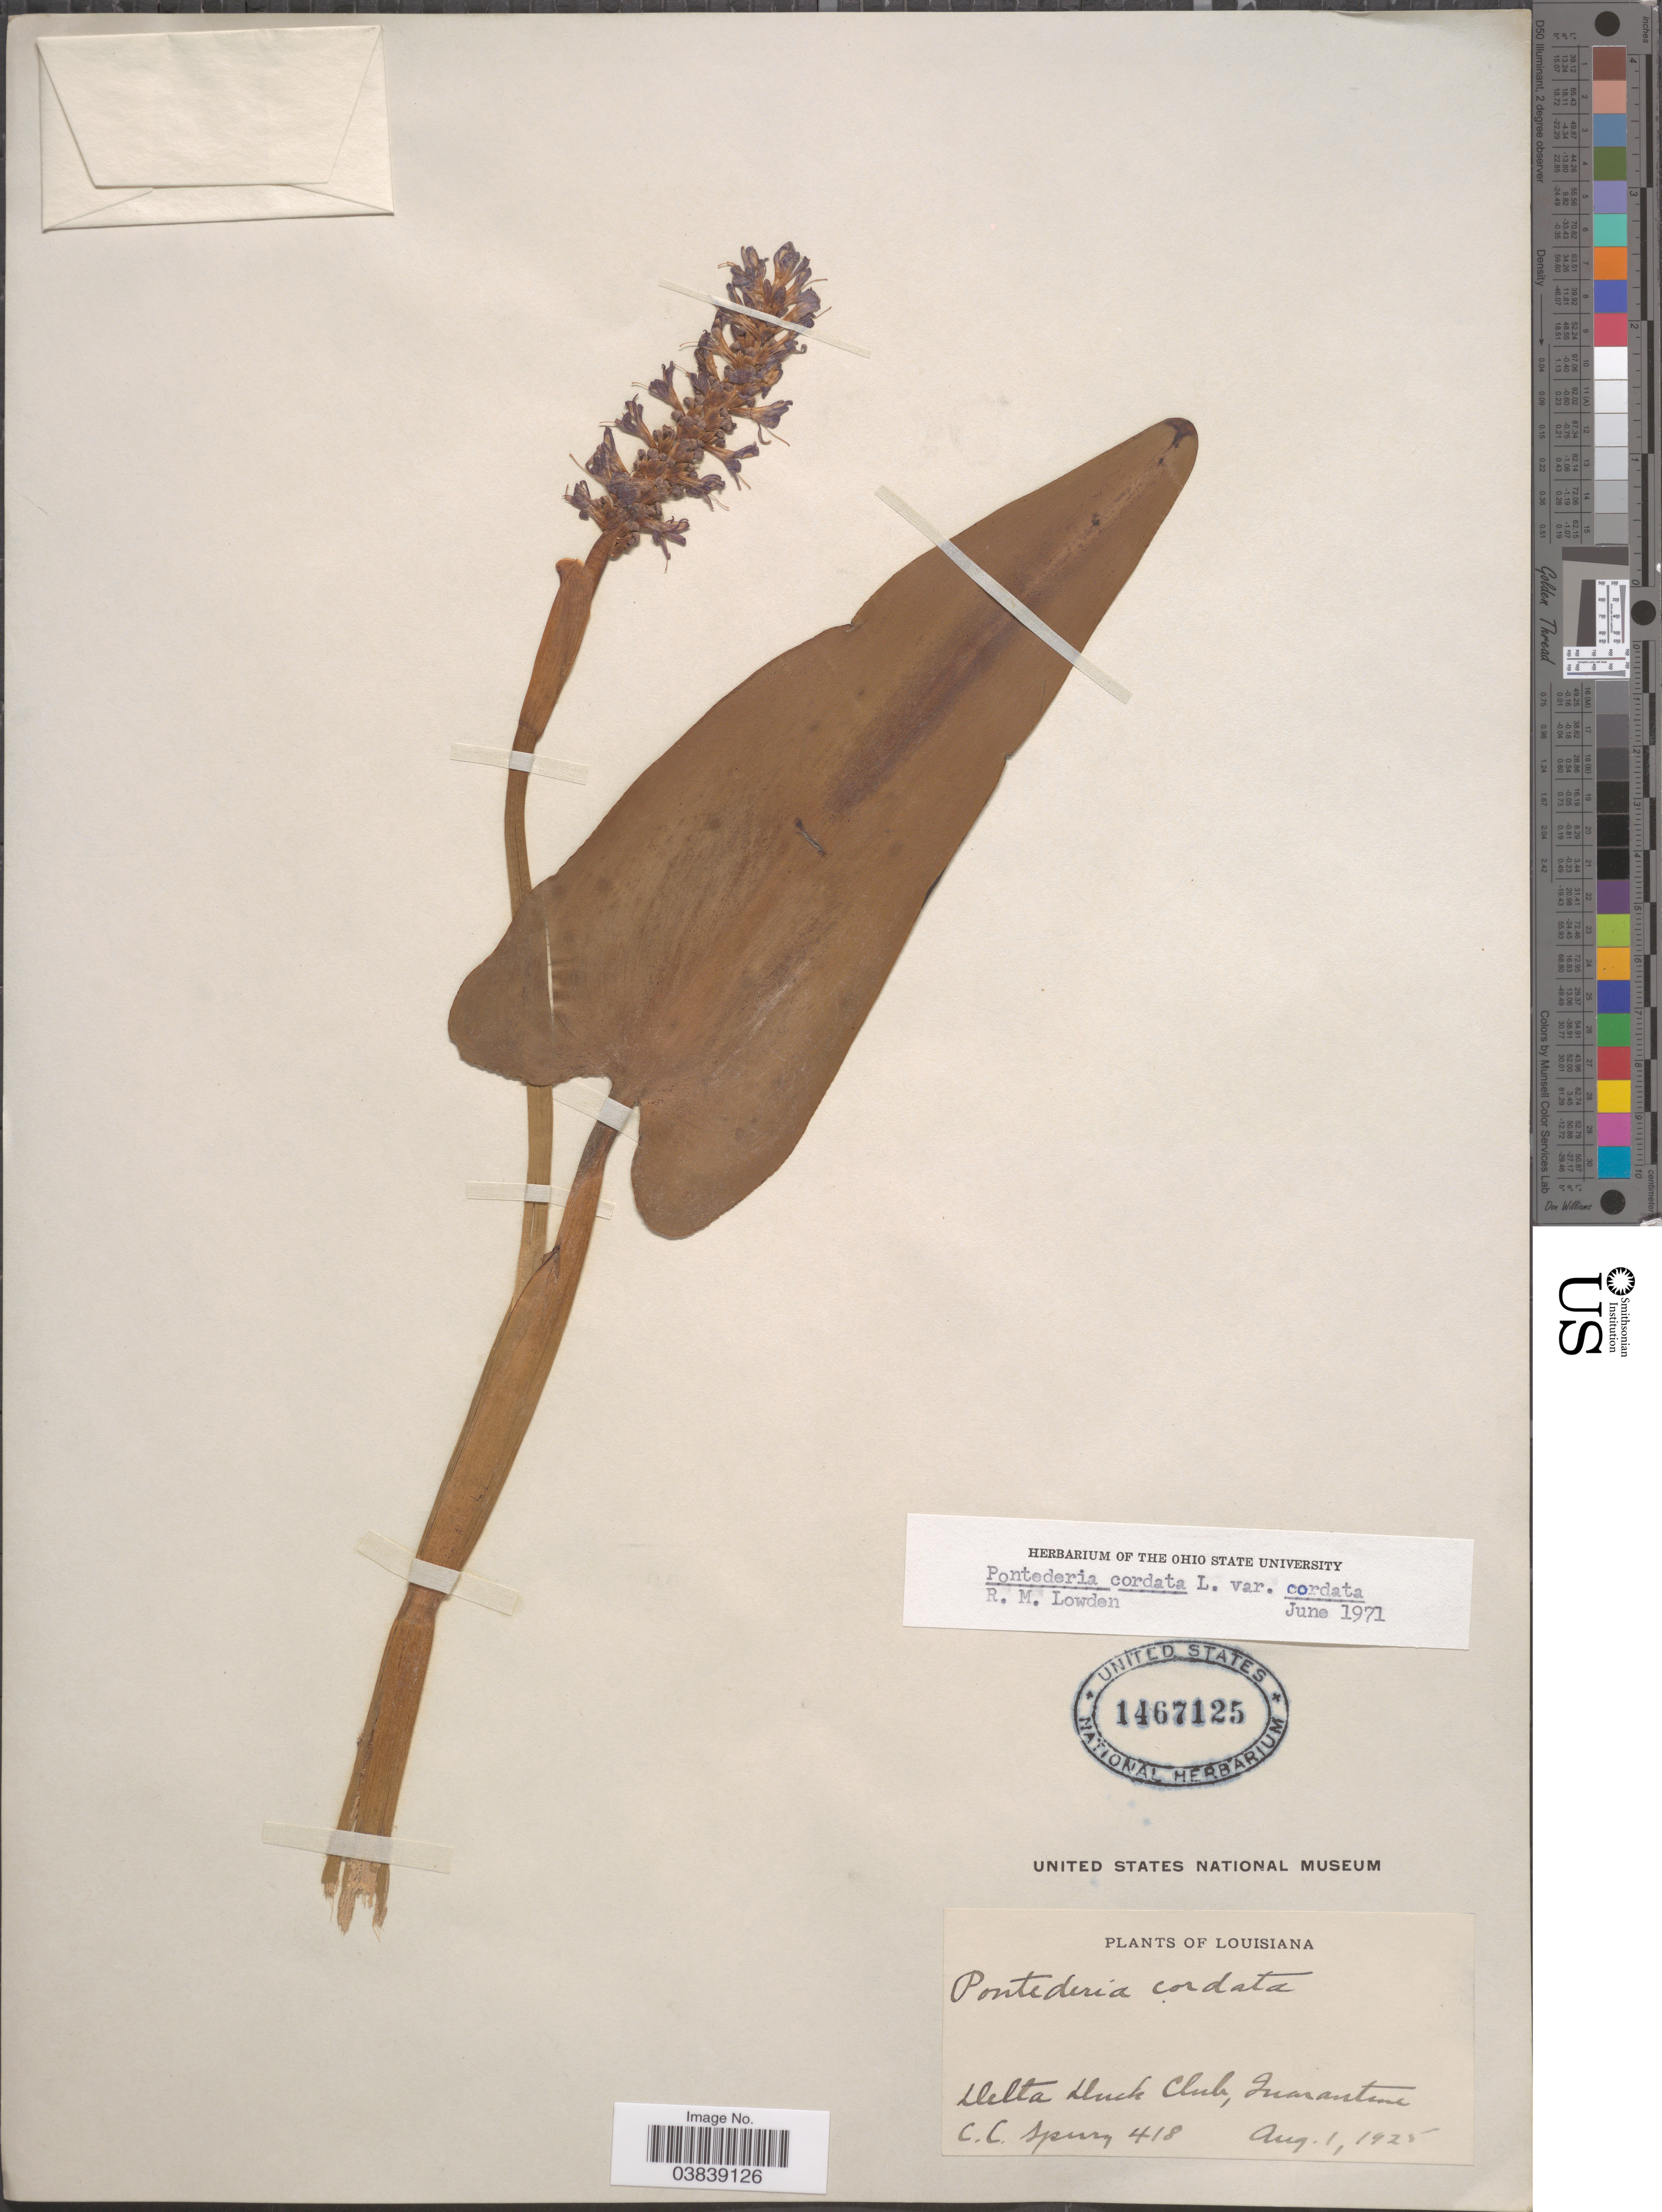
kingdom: Plantae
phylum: Tracheophyta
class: Liliopsida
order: Commelinales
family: Pontederiaceae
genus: Pontederia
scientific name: Pontederia cordata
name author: L.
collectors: C. C. Sperry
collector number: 418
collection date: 1925-08-01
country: United States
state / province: Louisiana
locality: Delta Duck Club, Quarantine.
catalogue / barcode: US 1467125